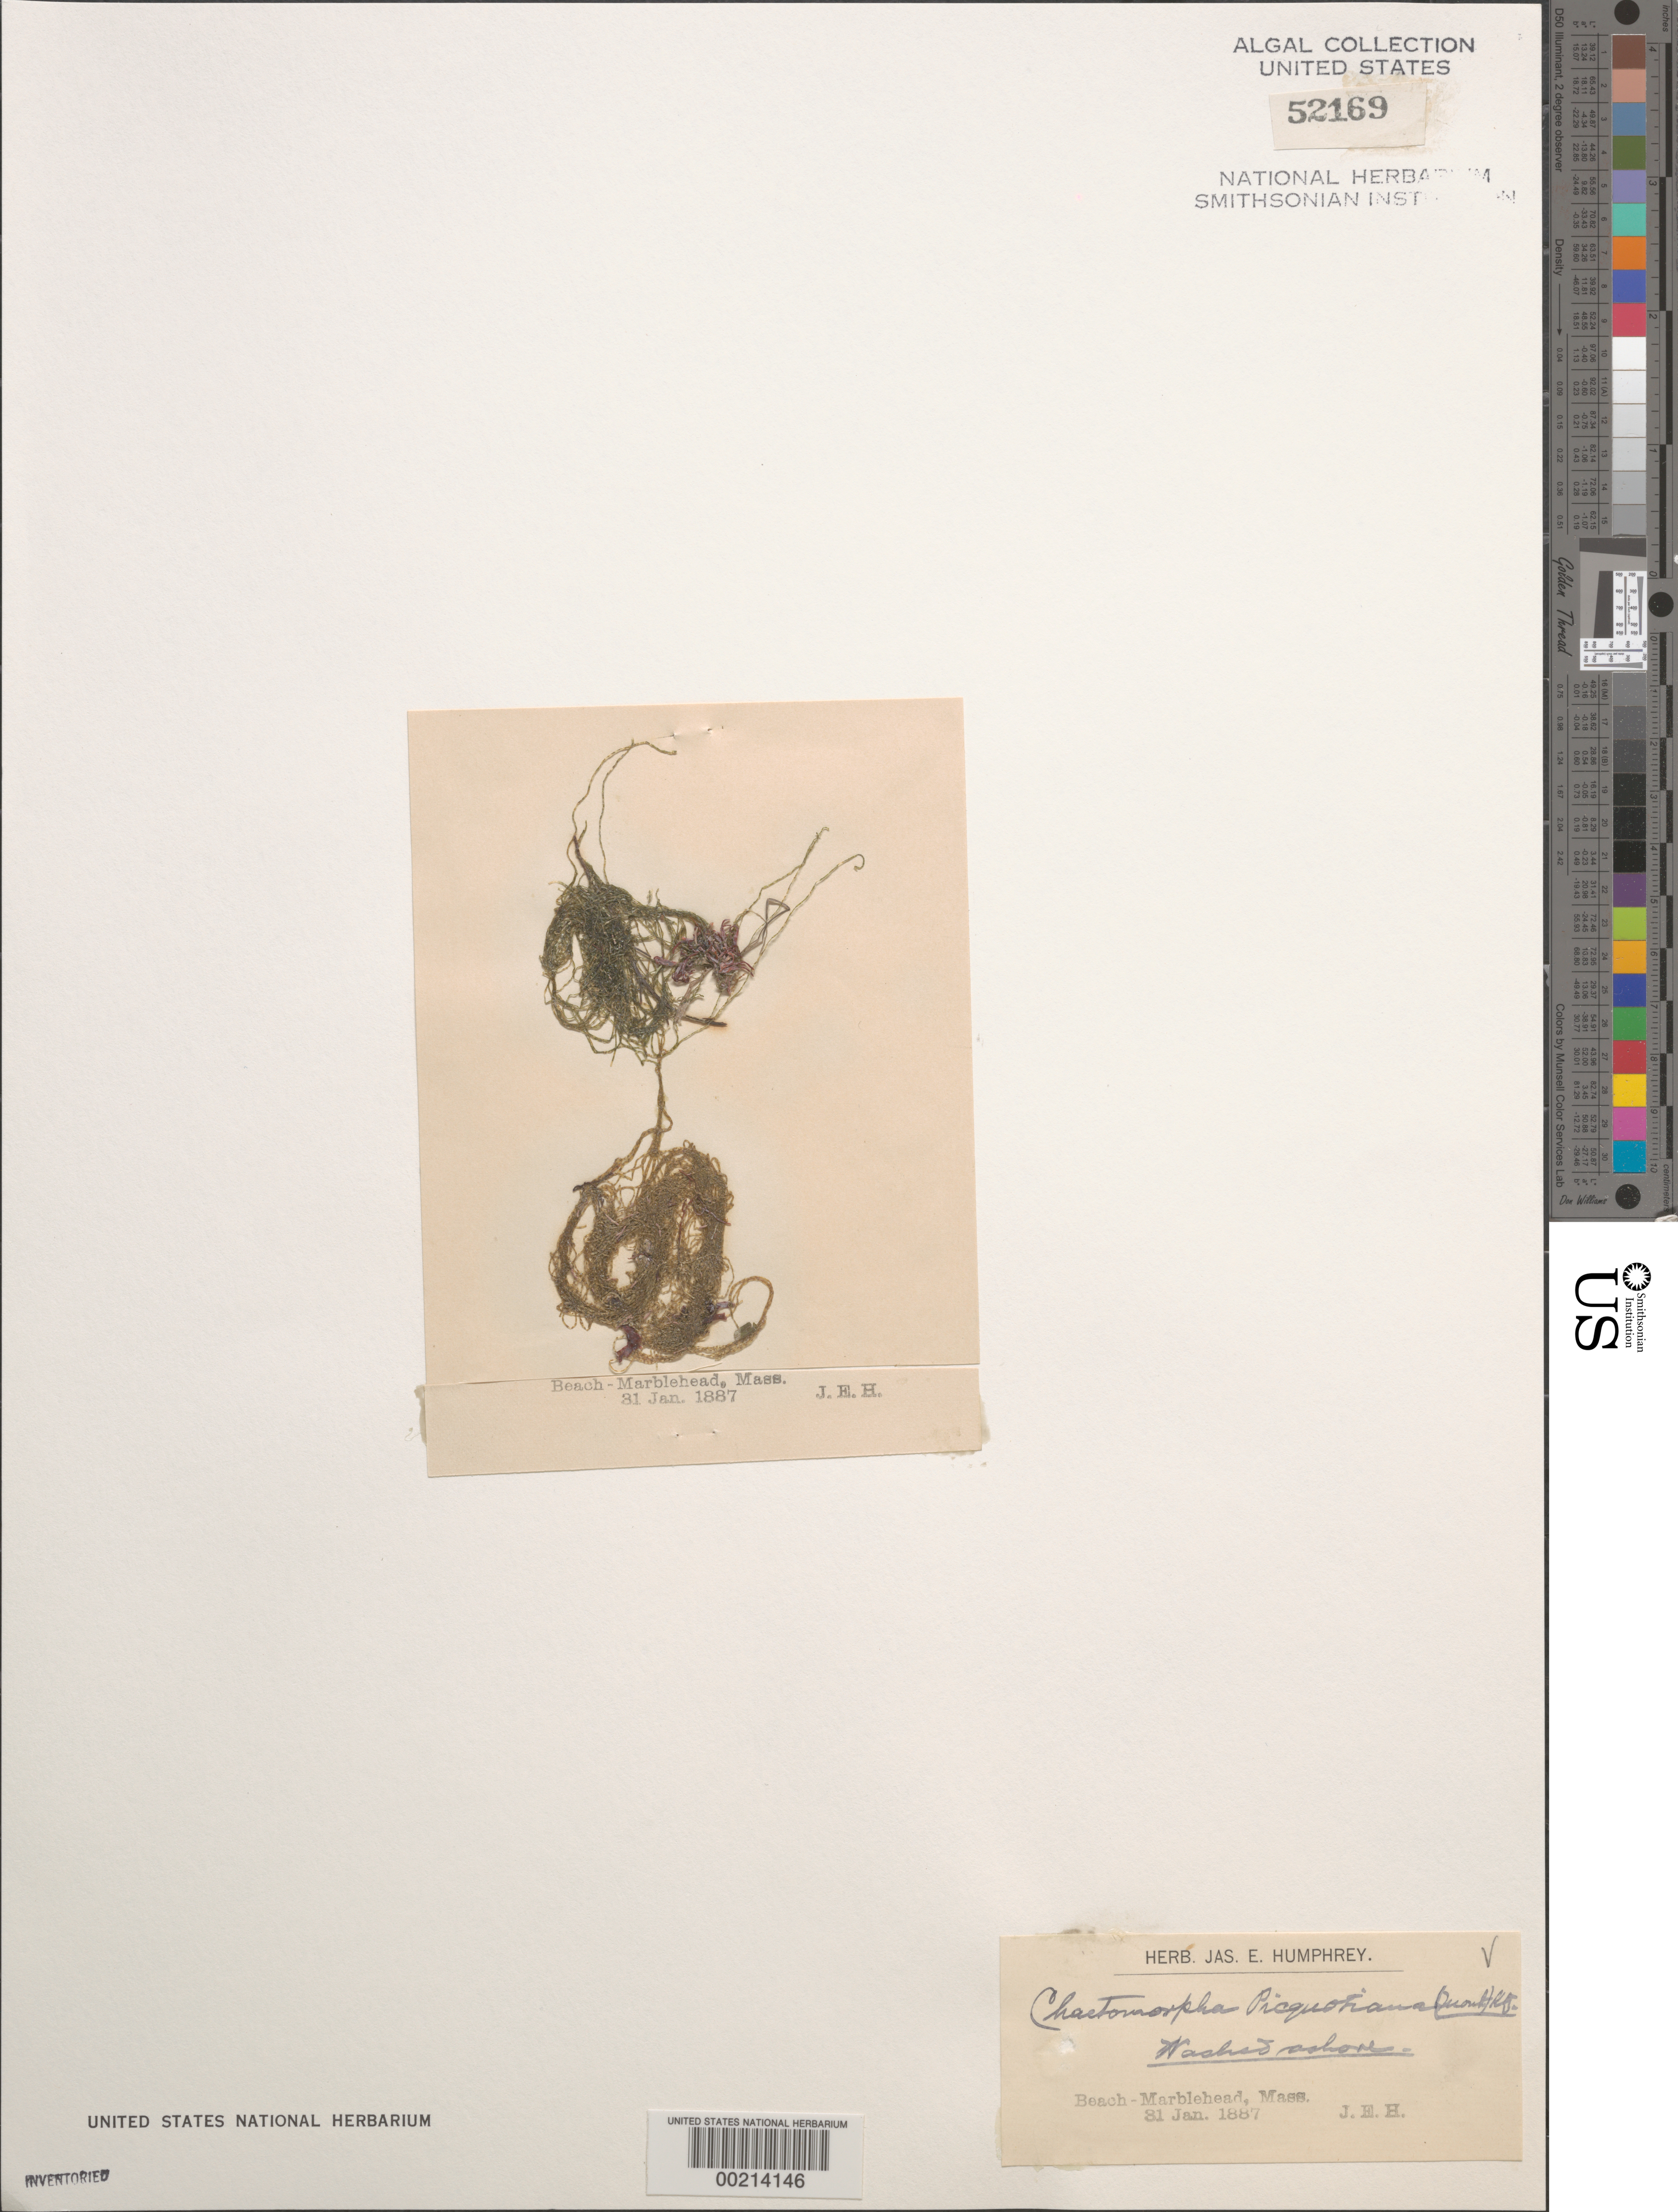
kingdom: Plantae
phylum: Chlorophyta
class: Ulvophyceae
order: Cladophorales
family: Cladophoraceae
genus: Chaetomorpha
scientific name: Chaetomorpha picquotiana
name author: Mont. in Kütz.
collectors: J. Humphrey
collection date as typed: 31 Jan 1887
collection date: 1887-01-31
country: United States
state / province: Massachusetts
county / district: Essex County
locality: Marblehead Beach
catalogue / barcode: US 52169